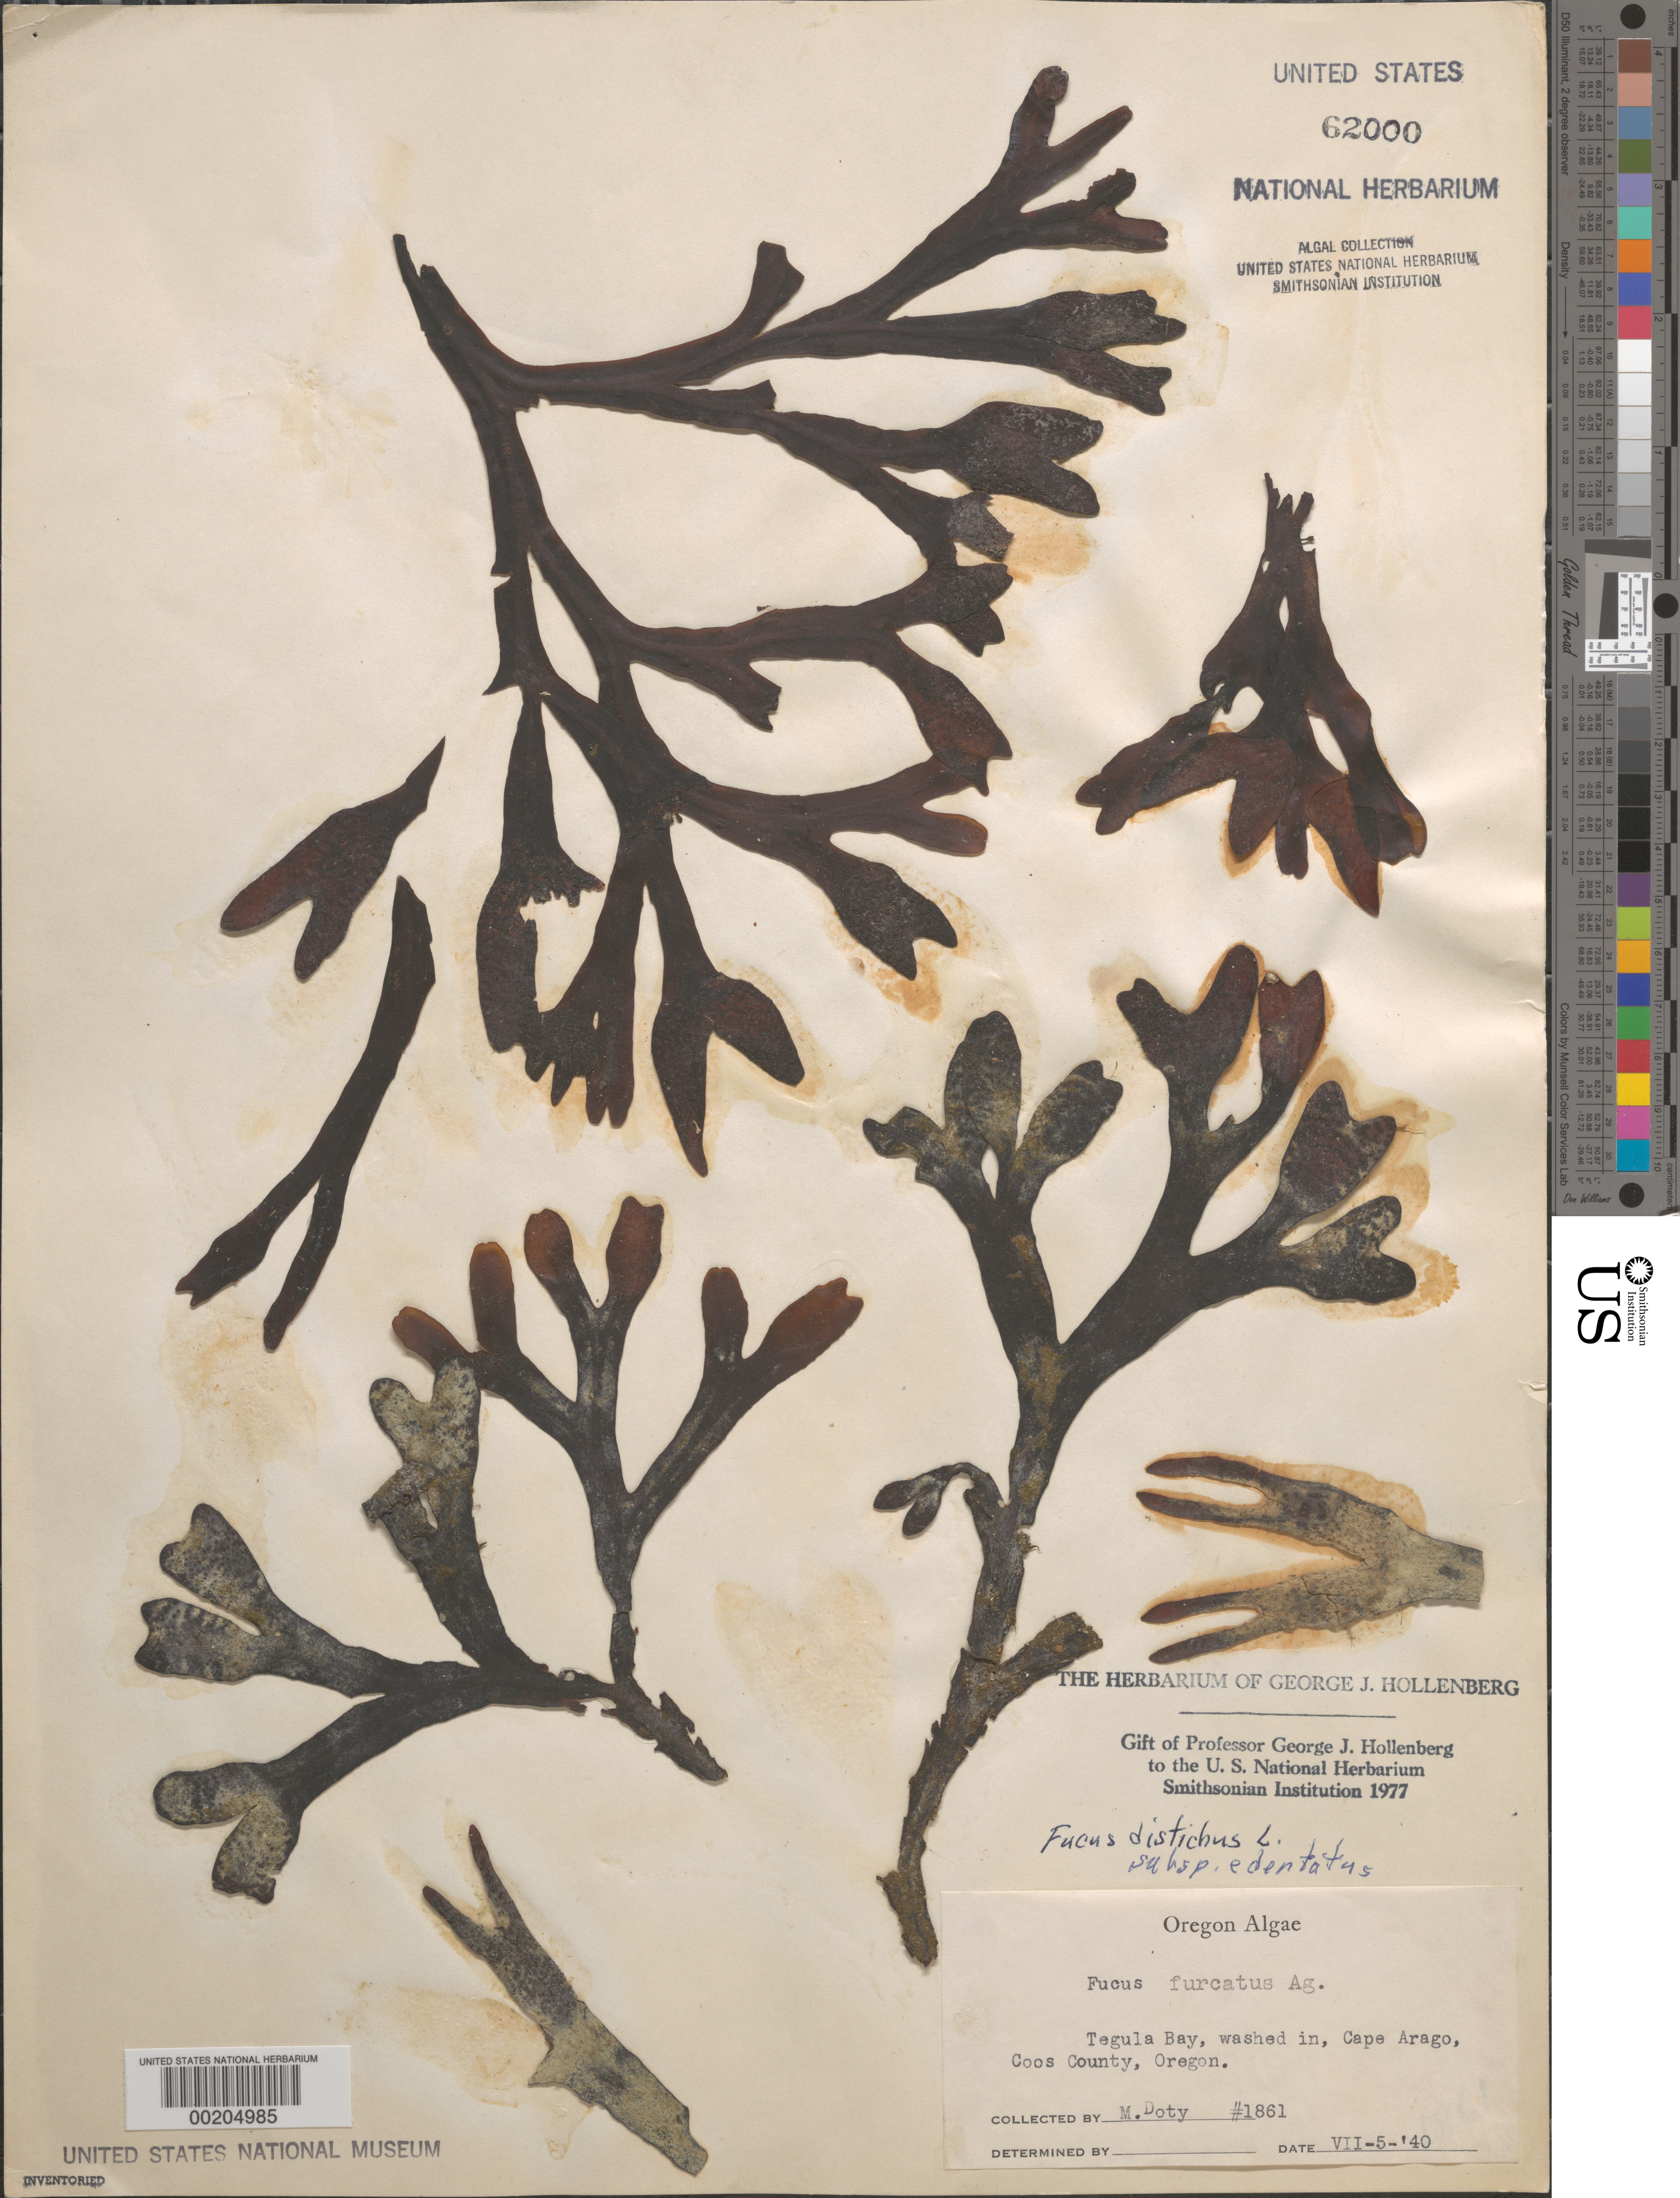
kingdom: Chromista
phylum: Ochrophyta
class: Phaeophyceae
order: Fucales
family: Fucaceae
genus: Fucus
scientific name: Fucus distichus subsp. edentatus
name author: (Bach. Pyl.) H.T. Powell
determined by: Hollenberg, George J.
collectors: M. S. Doty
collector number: MSD 1861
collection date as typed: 05 Jul 1940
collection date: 1940-07-05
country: United States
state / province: Oregon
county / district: Coos County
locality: Tegula Bay, Cape Arago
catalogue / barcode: US 62000